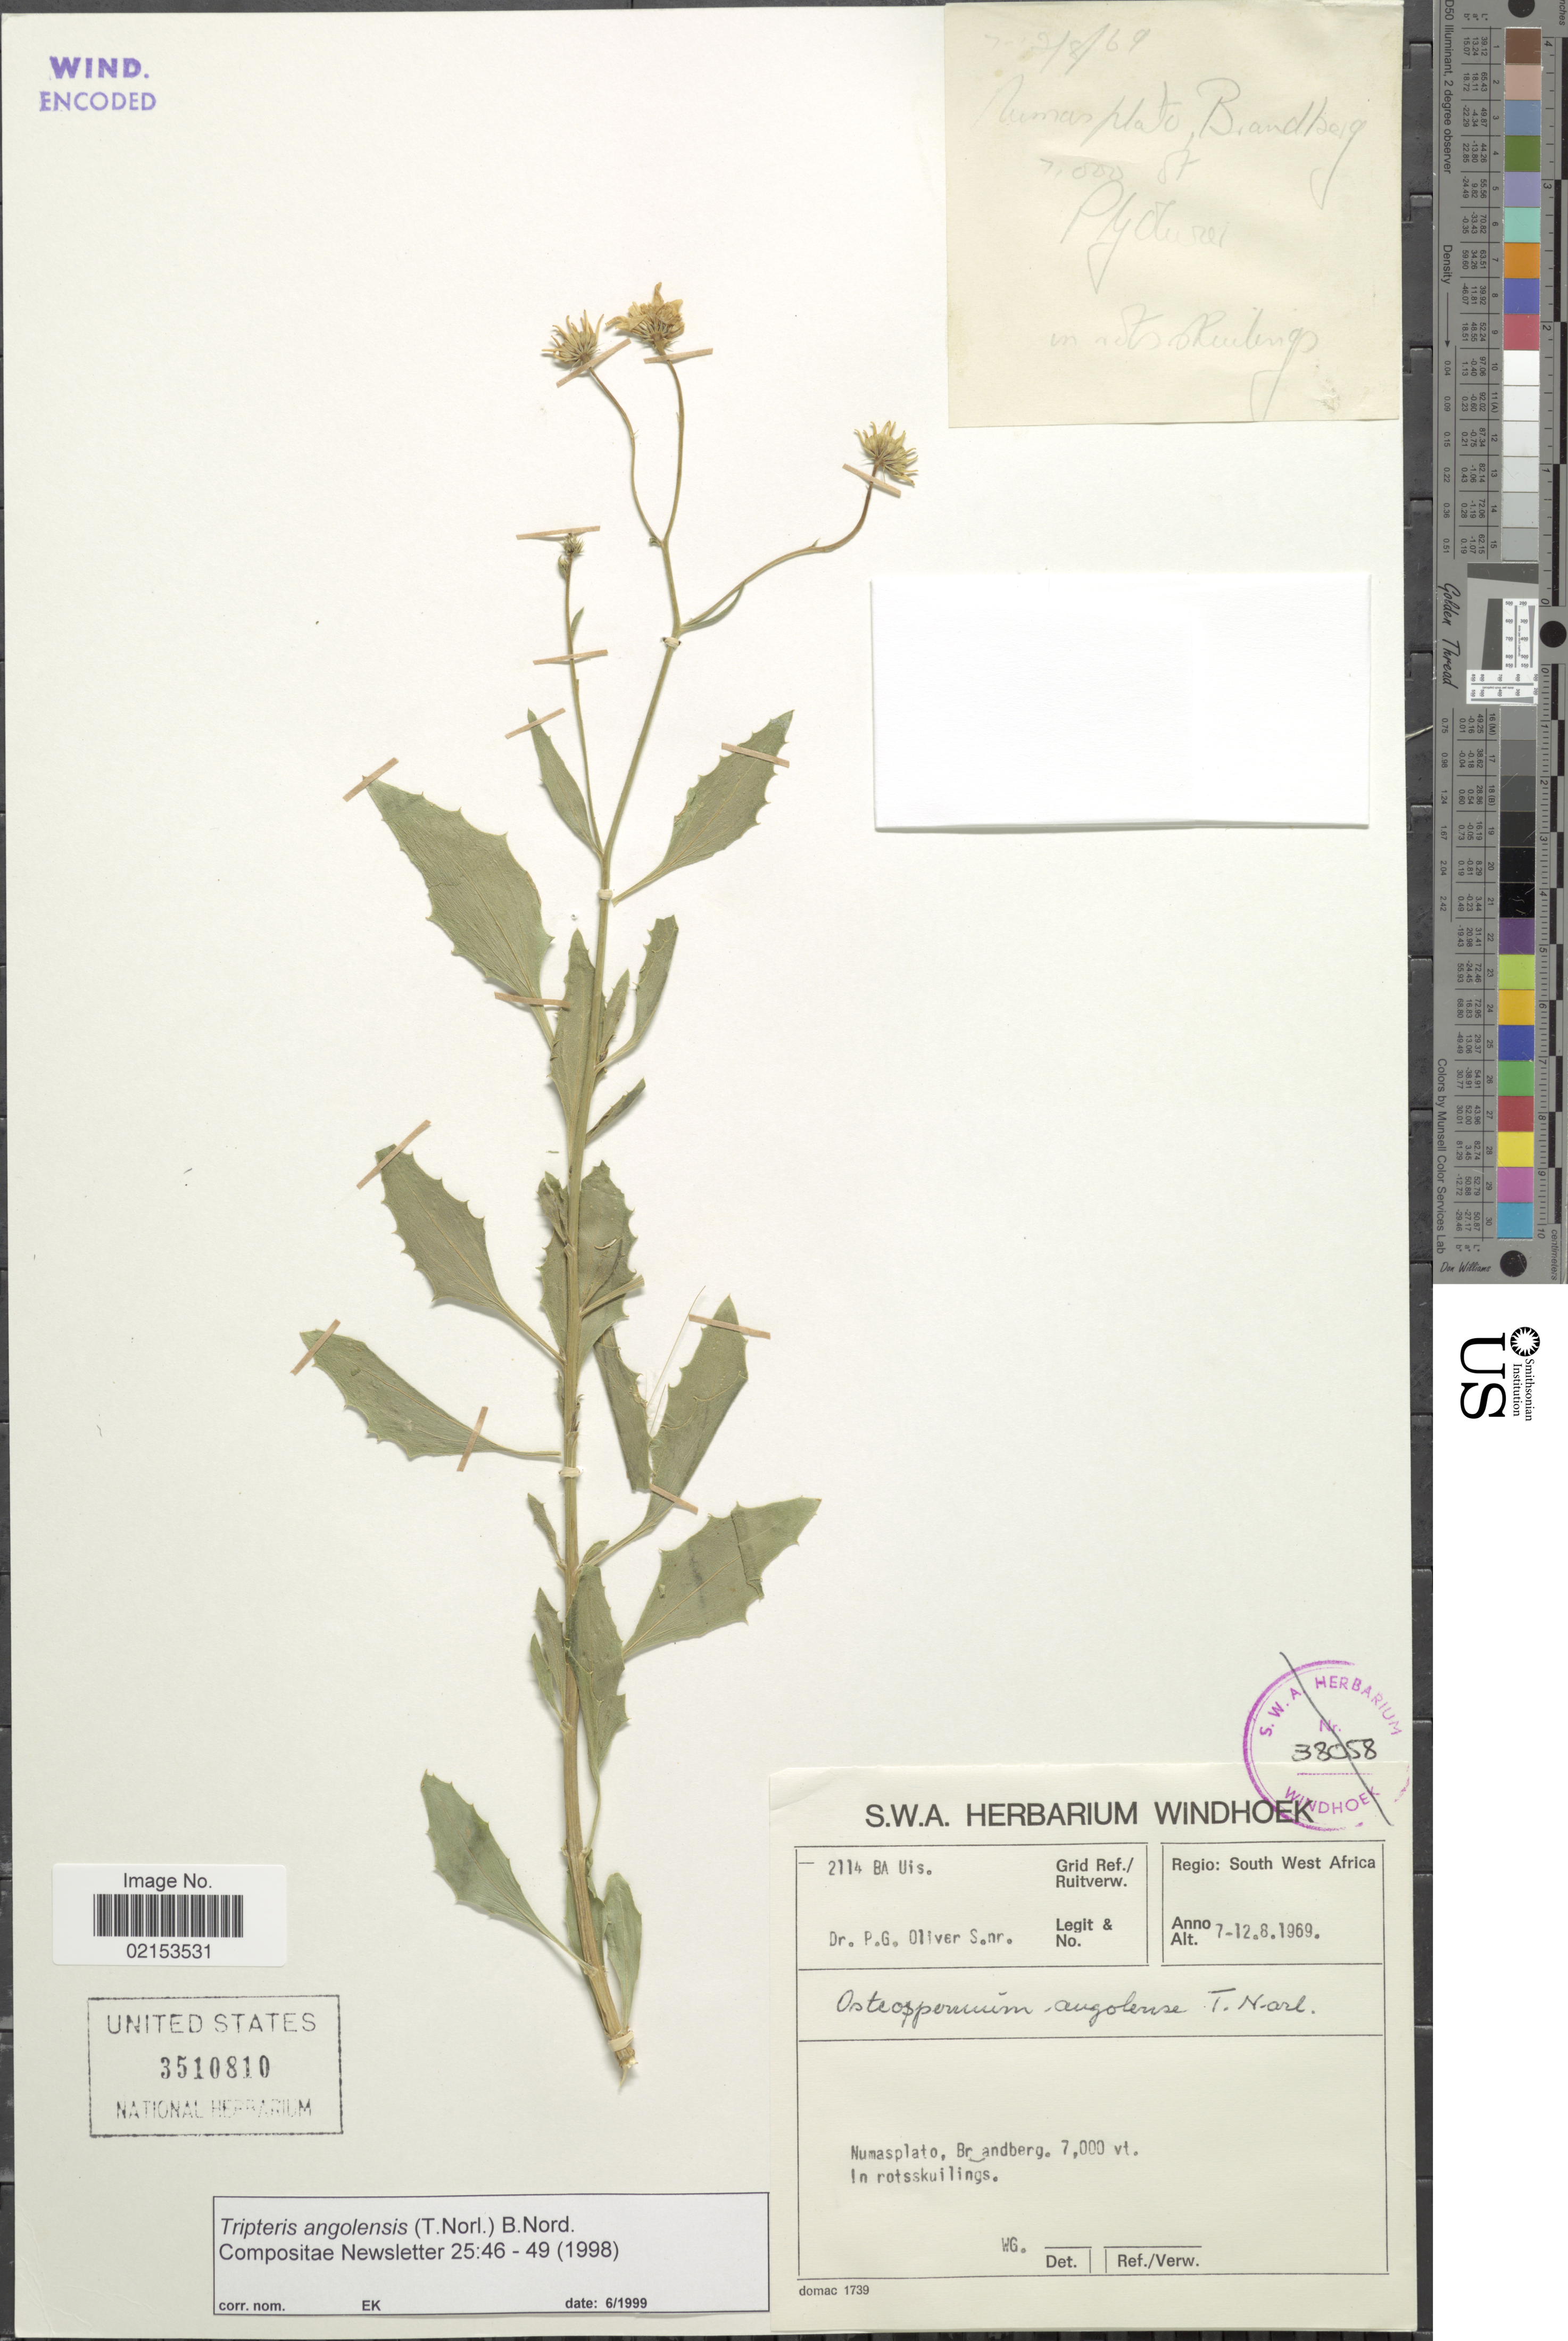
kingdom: Plantae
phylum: Tracheophyta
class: Magnoliopsida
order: Asterales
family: Asteraceae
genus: Tripteris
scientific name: Tripteris angolensis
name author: Norl.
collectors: P. Olivier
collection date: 1969-08-07/1969-08-12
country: Namibia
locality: South-West Africa. Numasplato. Brandberg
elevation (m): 2134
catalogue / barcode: US 3510810